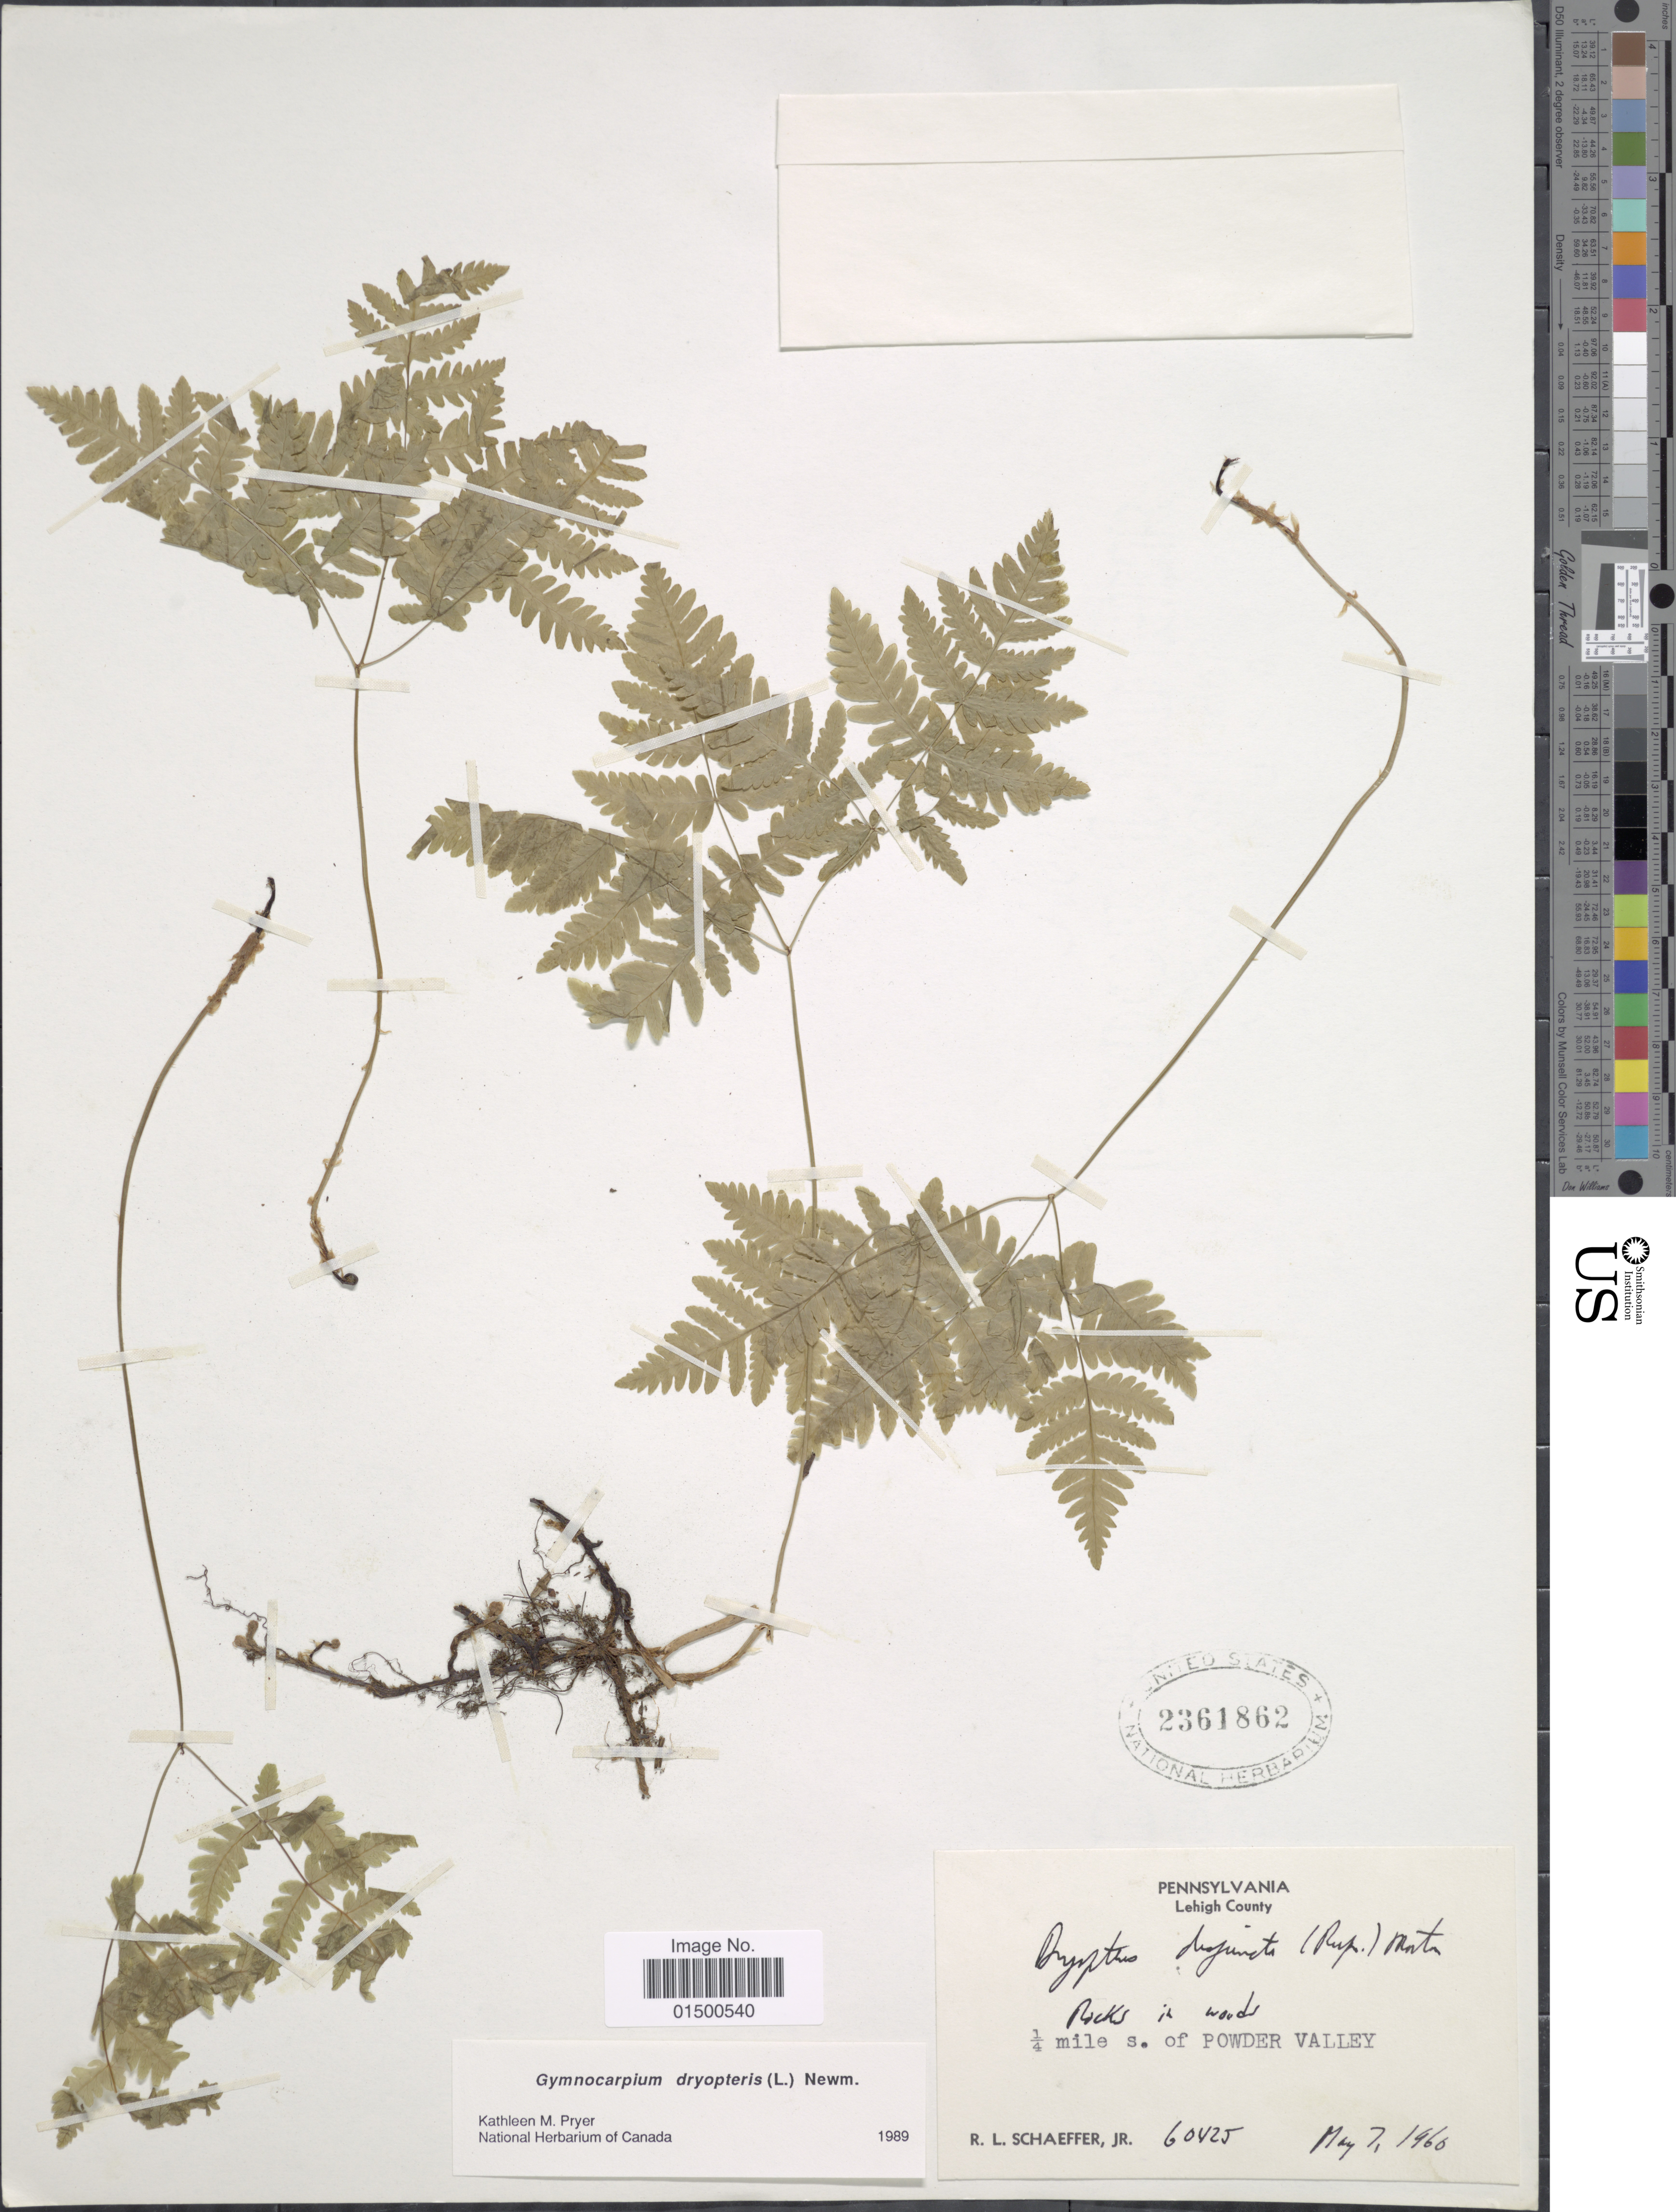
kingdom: Plantae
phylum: Tracheophyta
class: Polypodiopsida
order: Polypodiales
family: Cystopteridaceae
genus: Gymnocarpium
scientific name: Gymnocarpium dryopteris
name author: (L.) Newman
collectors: R. L. Schaeffer Jr.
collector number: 60425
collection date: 1960-05-07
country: United States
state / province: Pennsylvania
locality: Lehigh County, 1/4 mile s. of Powder Valley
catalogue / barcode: US 2361862